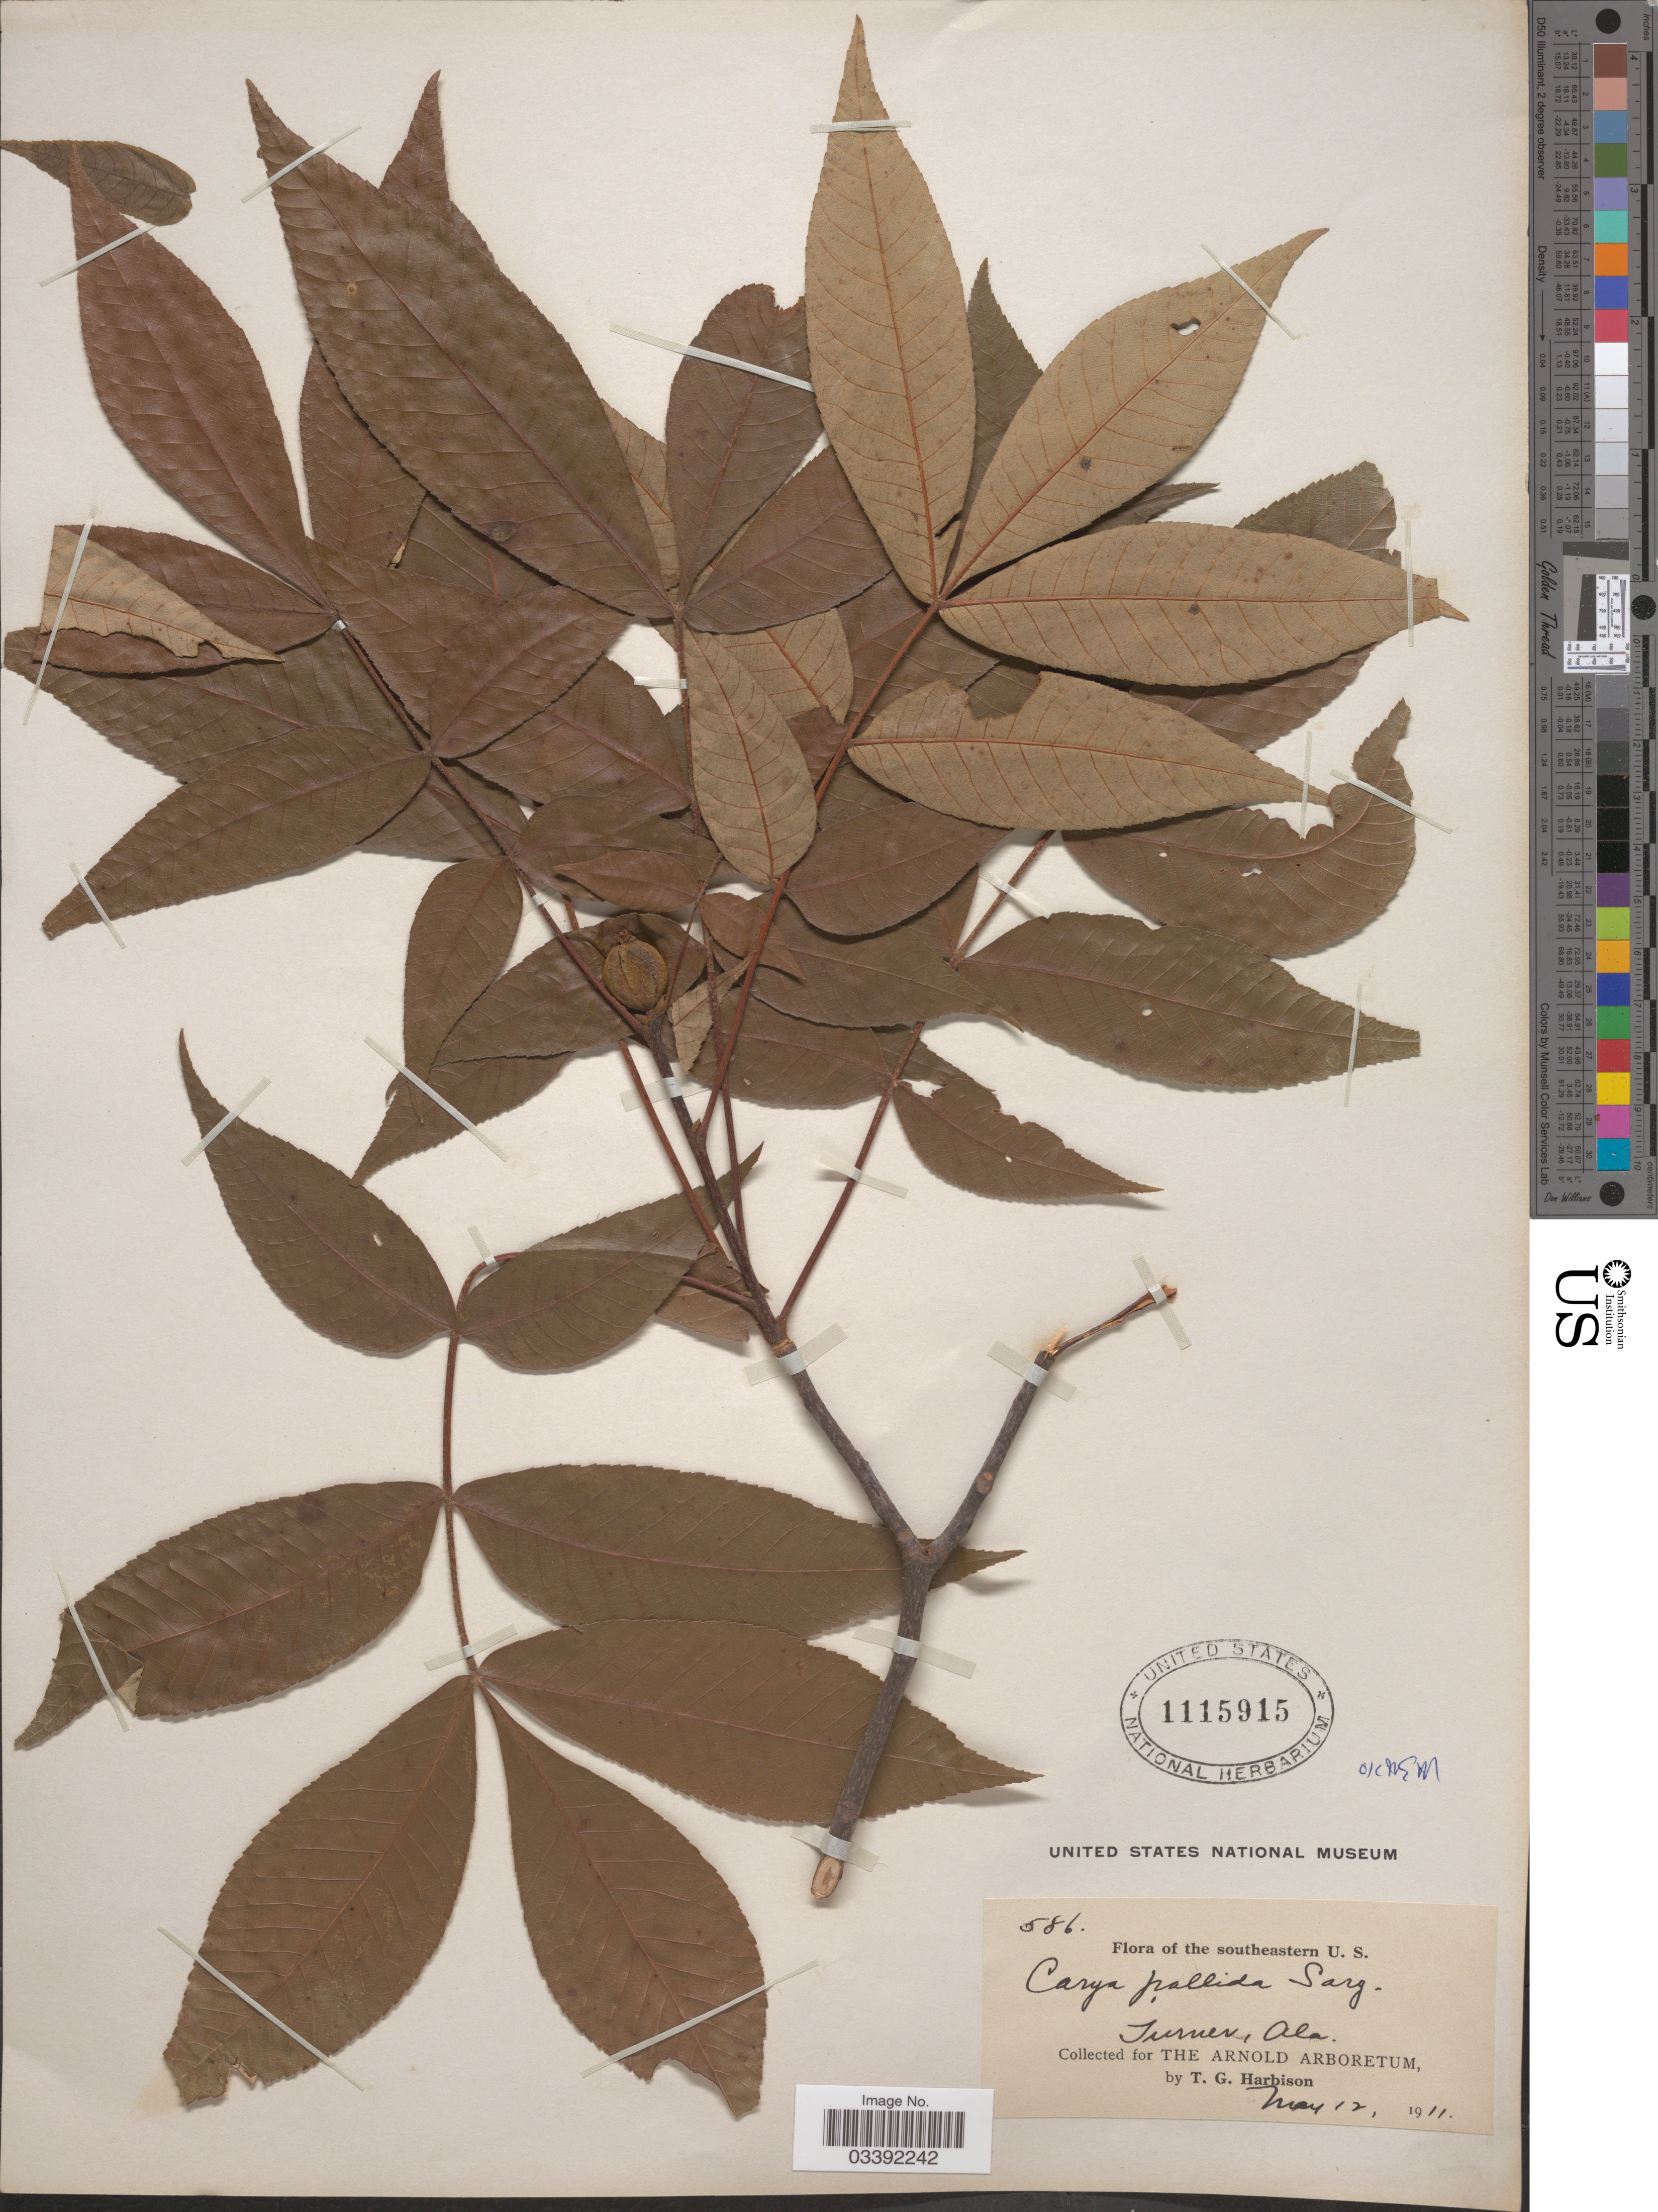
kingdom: Plantae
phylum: Tracheophyta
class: Magnoliopsida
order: Fagales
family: Juglandaceae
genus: Carya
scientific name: Carya pallida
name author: (Ashe) Engl. & Graebner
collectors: T. Harbison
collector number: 586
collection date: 1911-05-12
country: United States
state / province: Alabama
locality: Turner.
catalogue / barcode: US 1115915